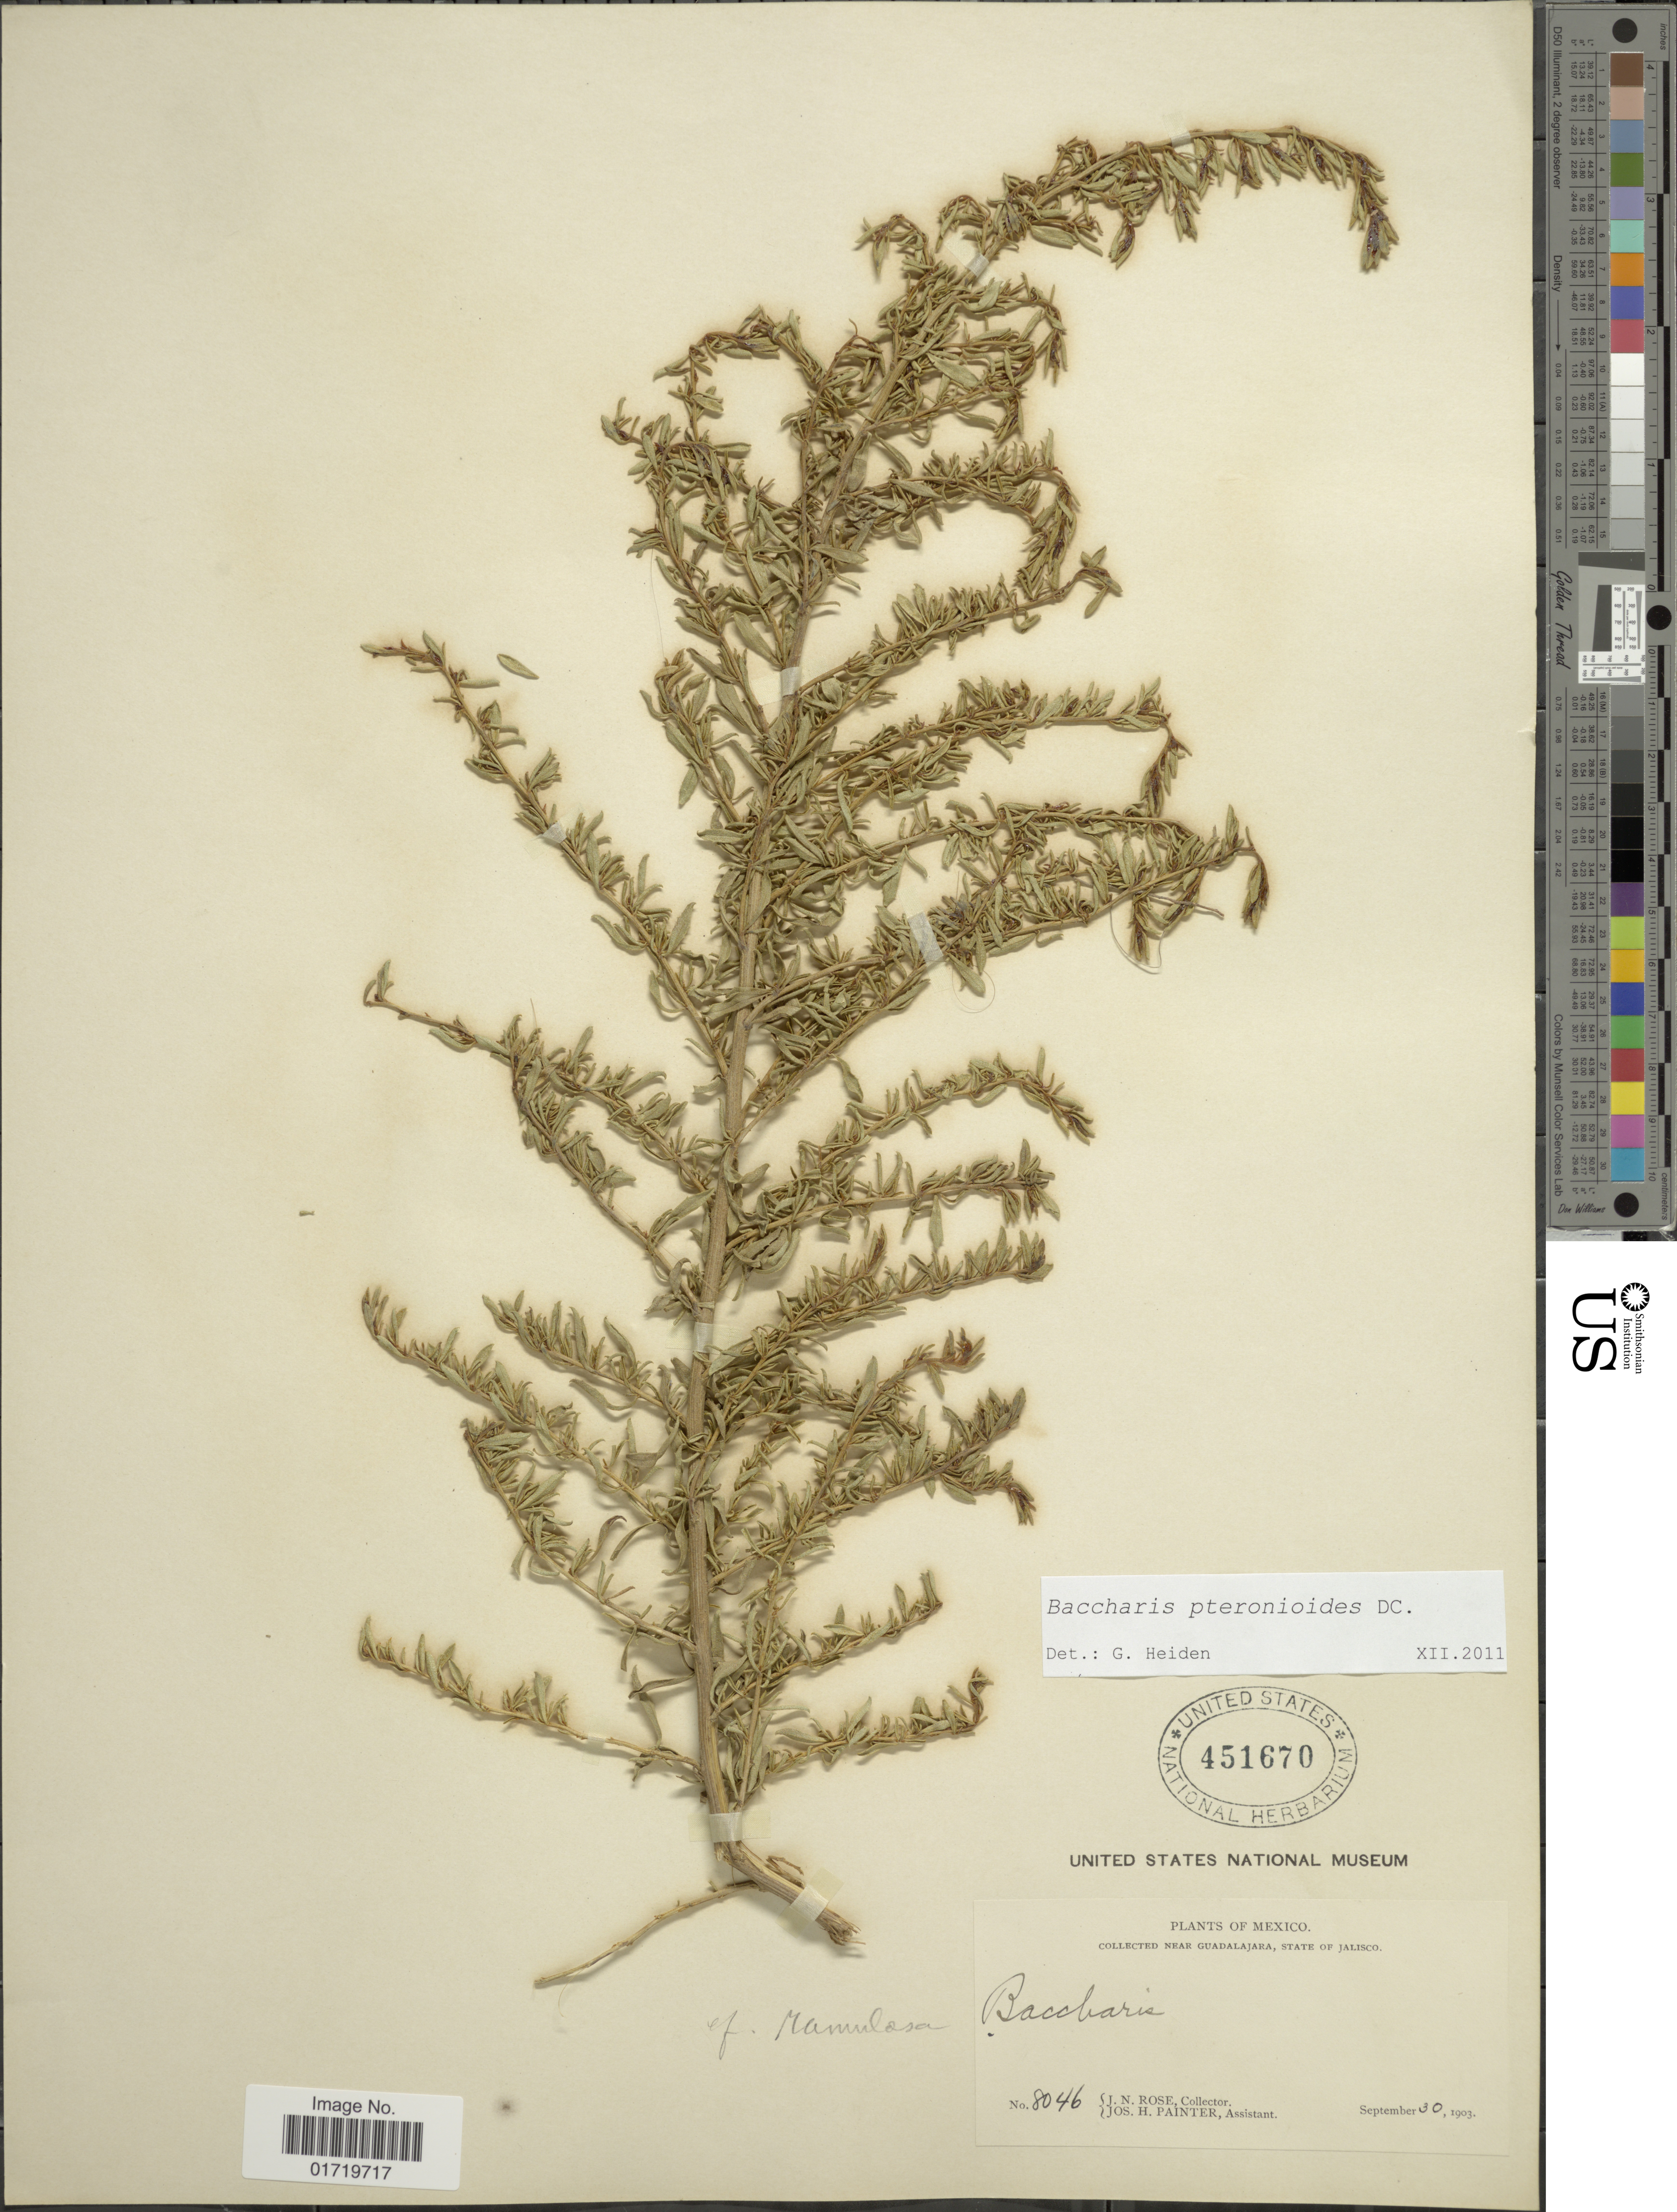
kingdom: Plantae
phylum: Tracheophyta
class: Magnoliopsida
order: Asterales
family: Asteraceae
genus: Baccharis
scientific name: Baccharis pteronioides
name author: DC.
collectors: J. N. Rose & J. H. Painter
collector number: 8046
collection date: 1903-09-30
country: Mexico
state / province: Jalisco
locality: Near Guadalajara, State of Jalisco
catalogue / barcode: US 451670